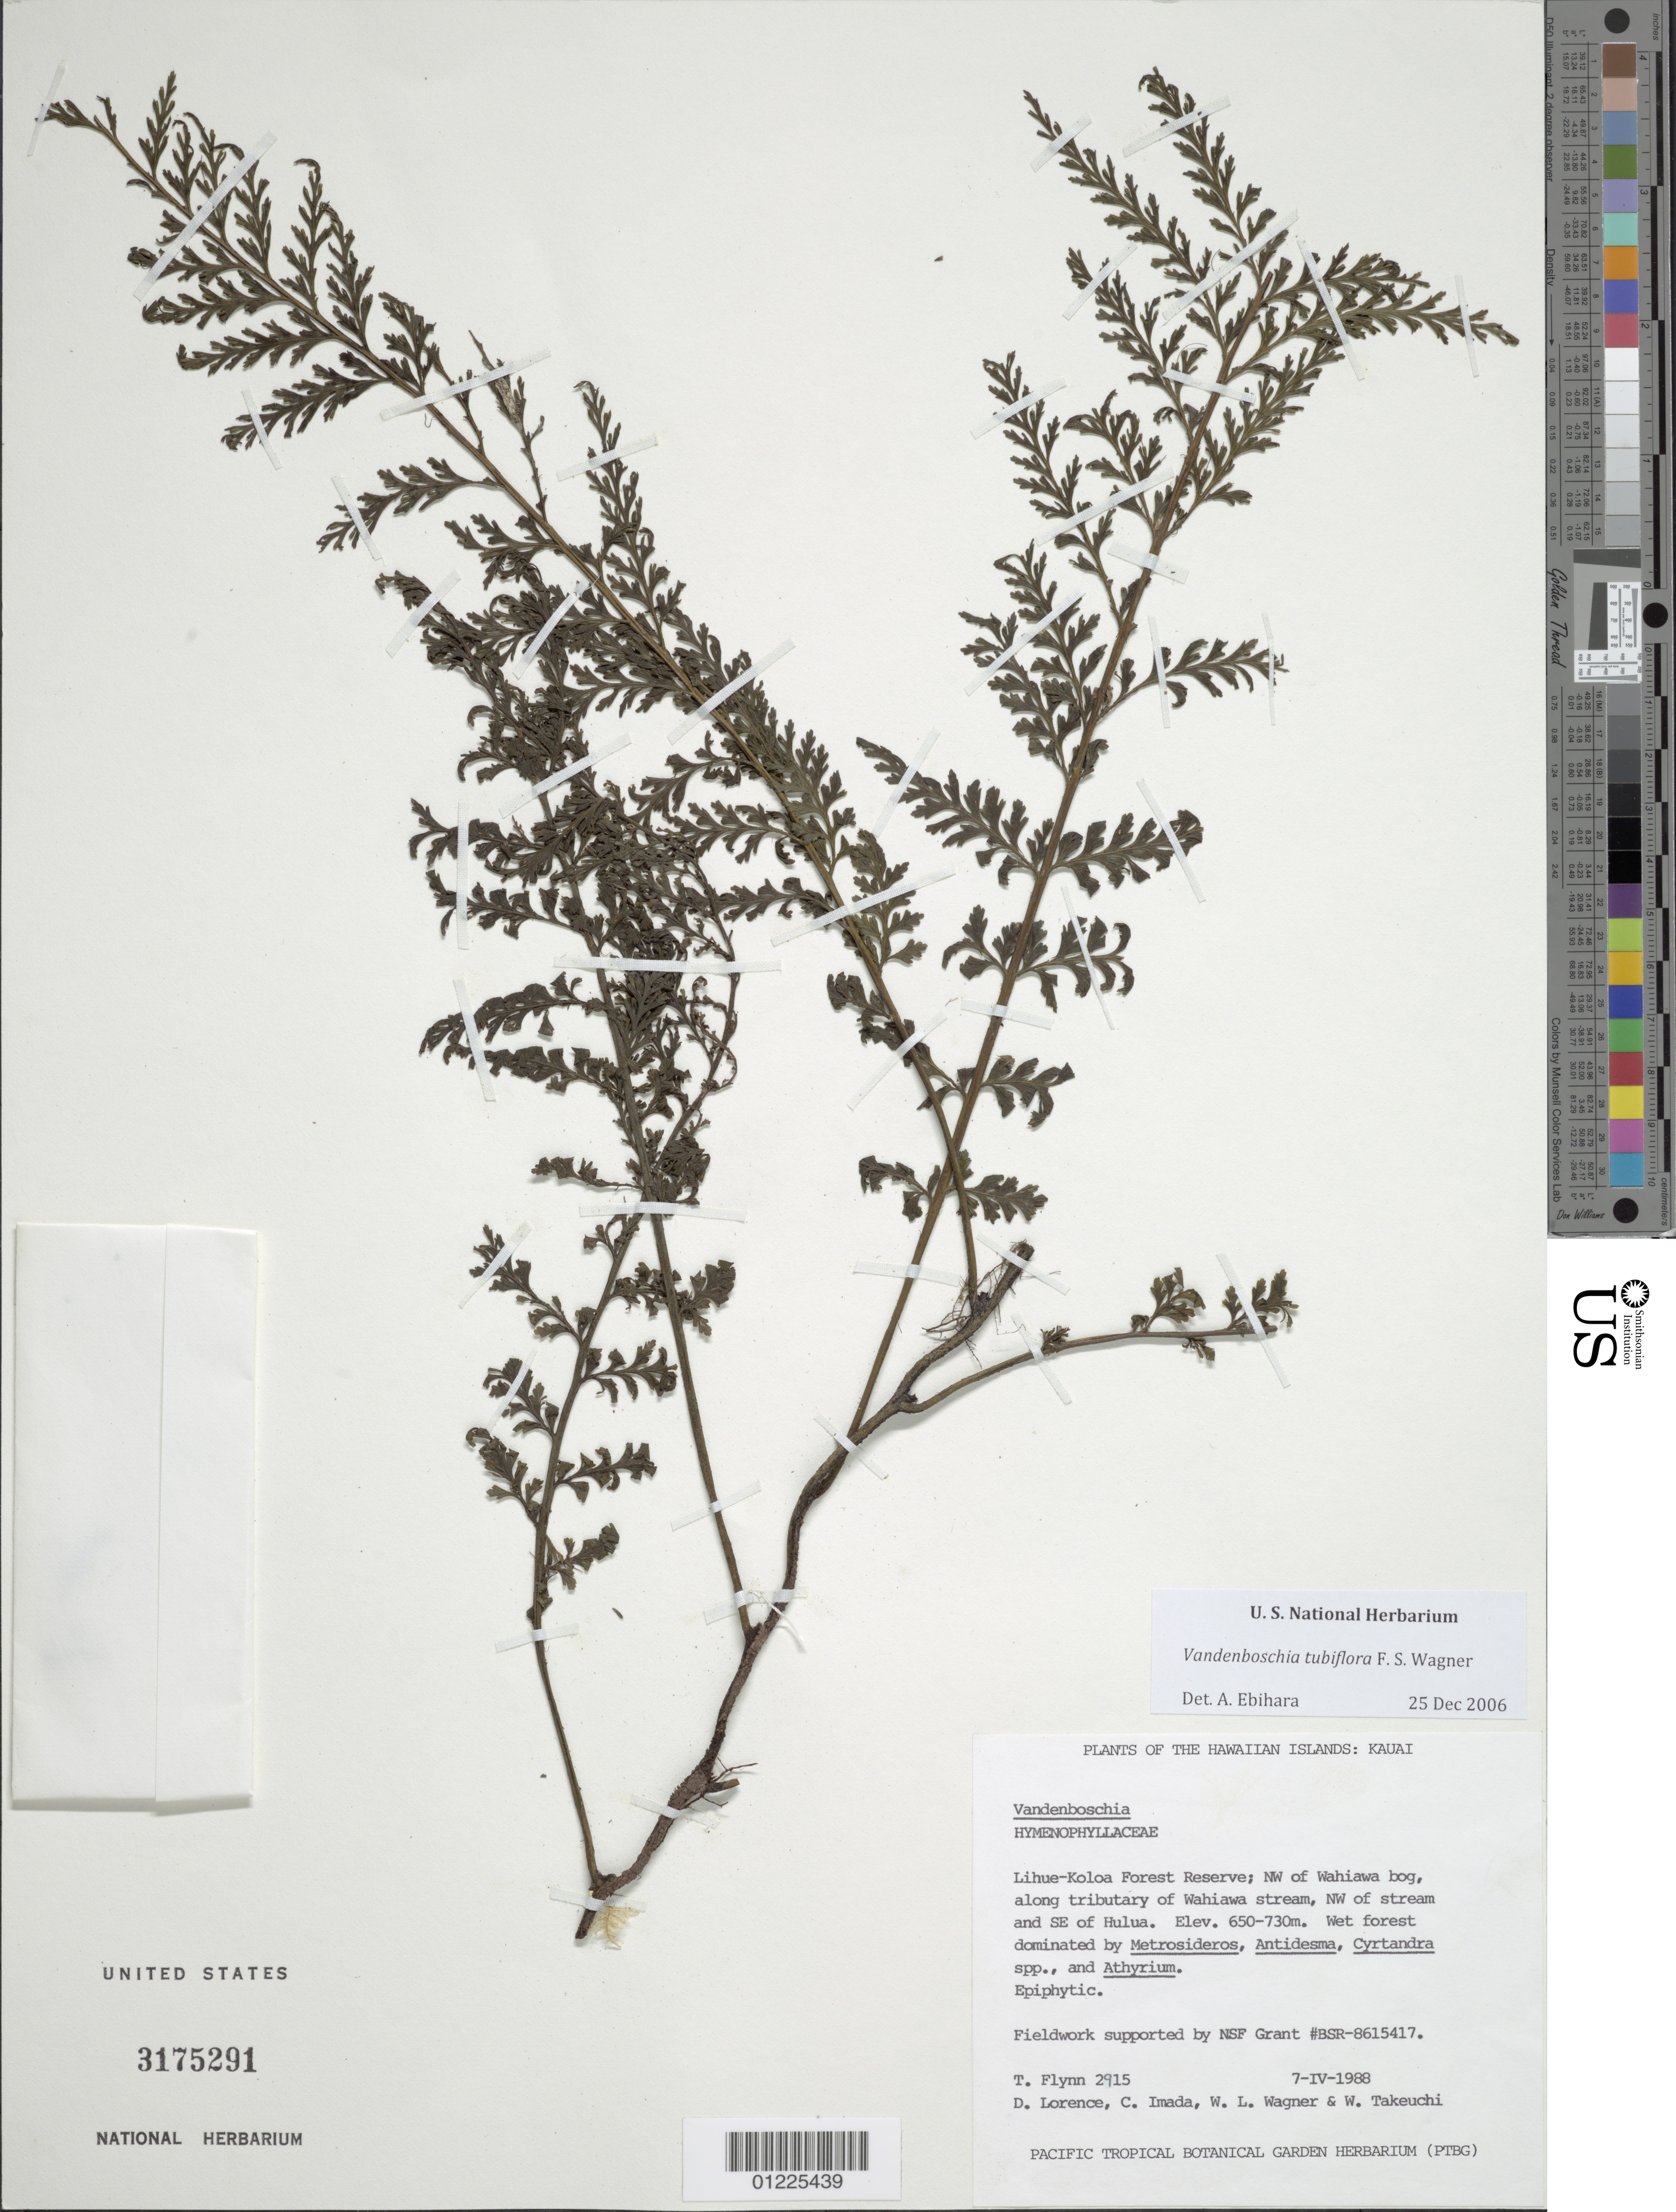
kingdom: Plantae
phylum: Tracheophyta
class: Polypodiopsida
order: Hymenophyllales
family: Hymenophyllaceae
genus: Vandenboschia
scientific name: Vandenboschia tubiflora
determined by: Ebihara, A.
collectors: T. W. Flynn, D. Lorence, C. Imada & W. L. Wagner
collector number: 2915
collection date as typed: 7 Apr 1988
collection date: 1988-04-07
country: United States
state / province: Hawaii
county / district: Kauai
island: Kaua'i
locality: Lihue-Koloa For Res; NW of Wahiawa bog, along tributary of Wahiawa stream, NW of stream and SE of Hulua.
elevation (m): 650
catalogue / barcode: US 3175291